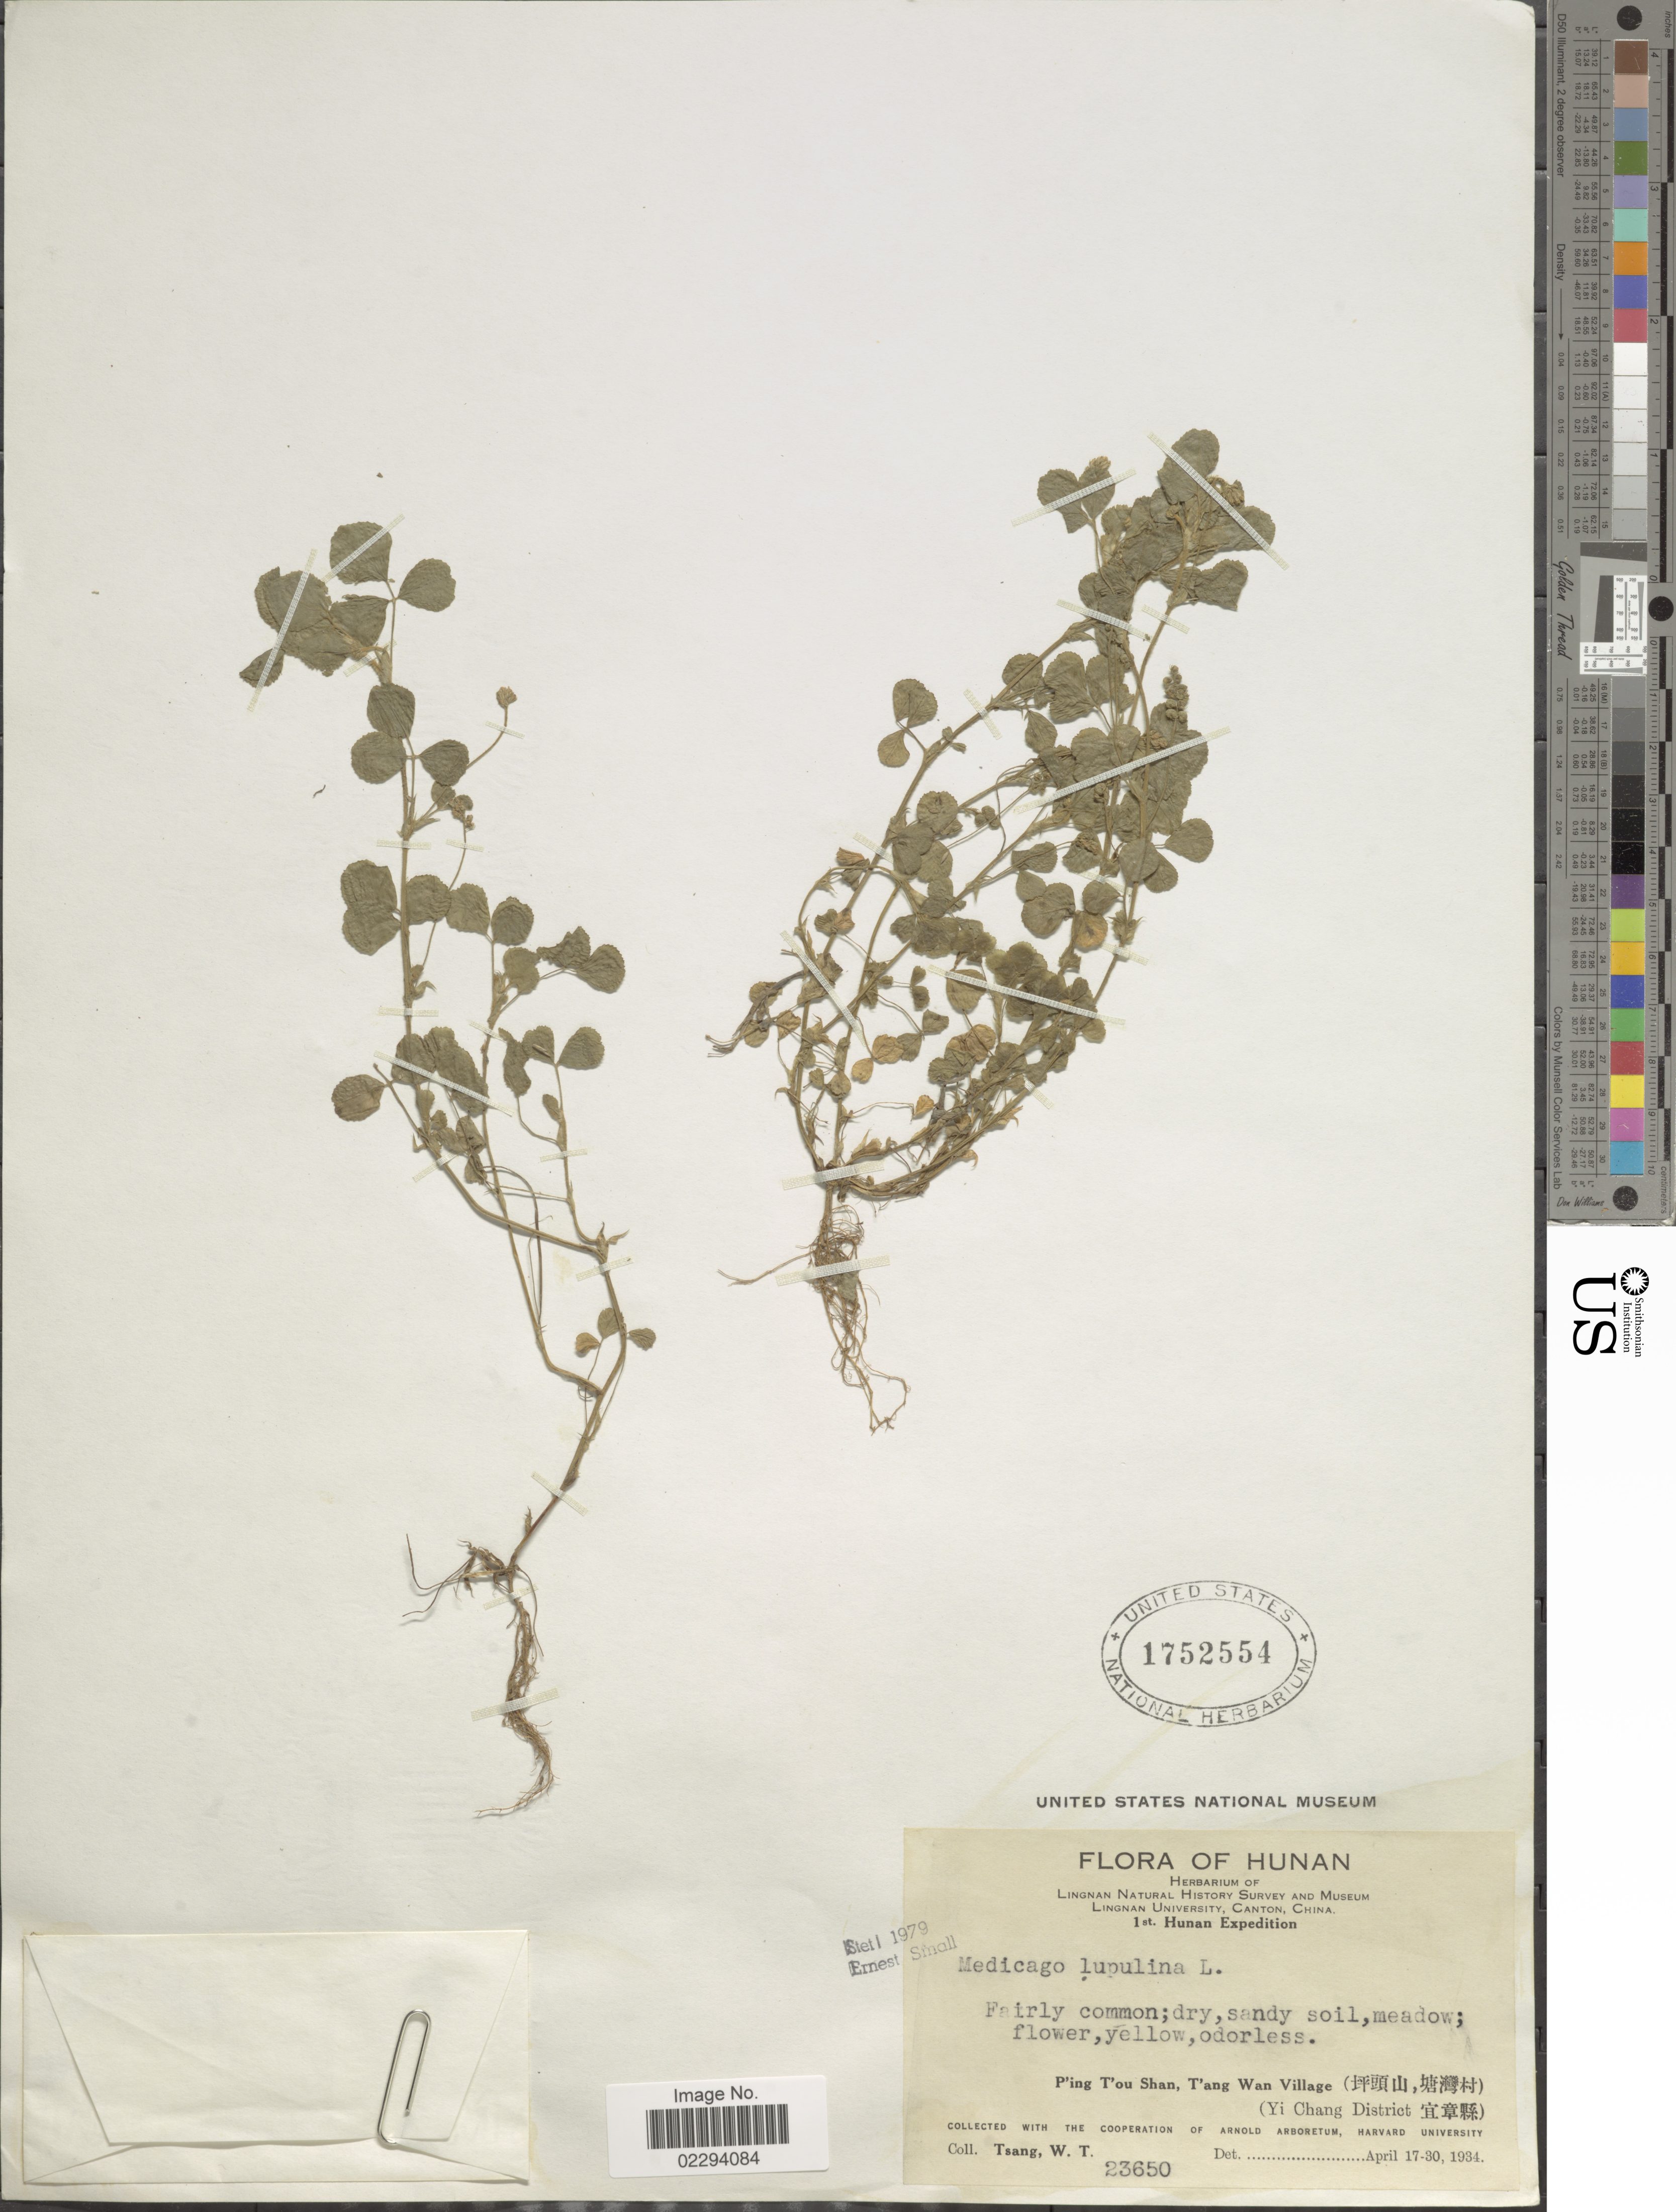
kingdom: Plantae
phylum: Tracheophyta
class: Magnoliopsida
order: Fabales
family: Fabaceae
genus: Medicago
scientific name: Medicago lupulina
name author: L.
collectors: W. T. Tsang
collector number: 23650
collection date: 1934-04-17/1934-04-30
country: China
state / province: Hunan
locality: P'ing T'ou Shan, T'ang Wan Village (X). (Yi Chang District X)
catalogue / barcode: US 1752554